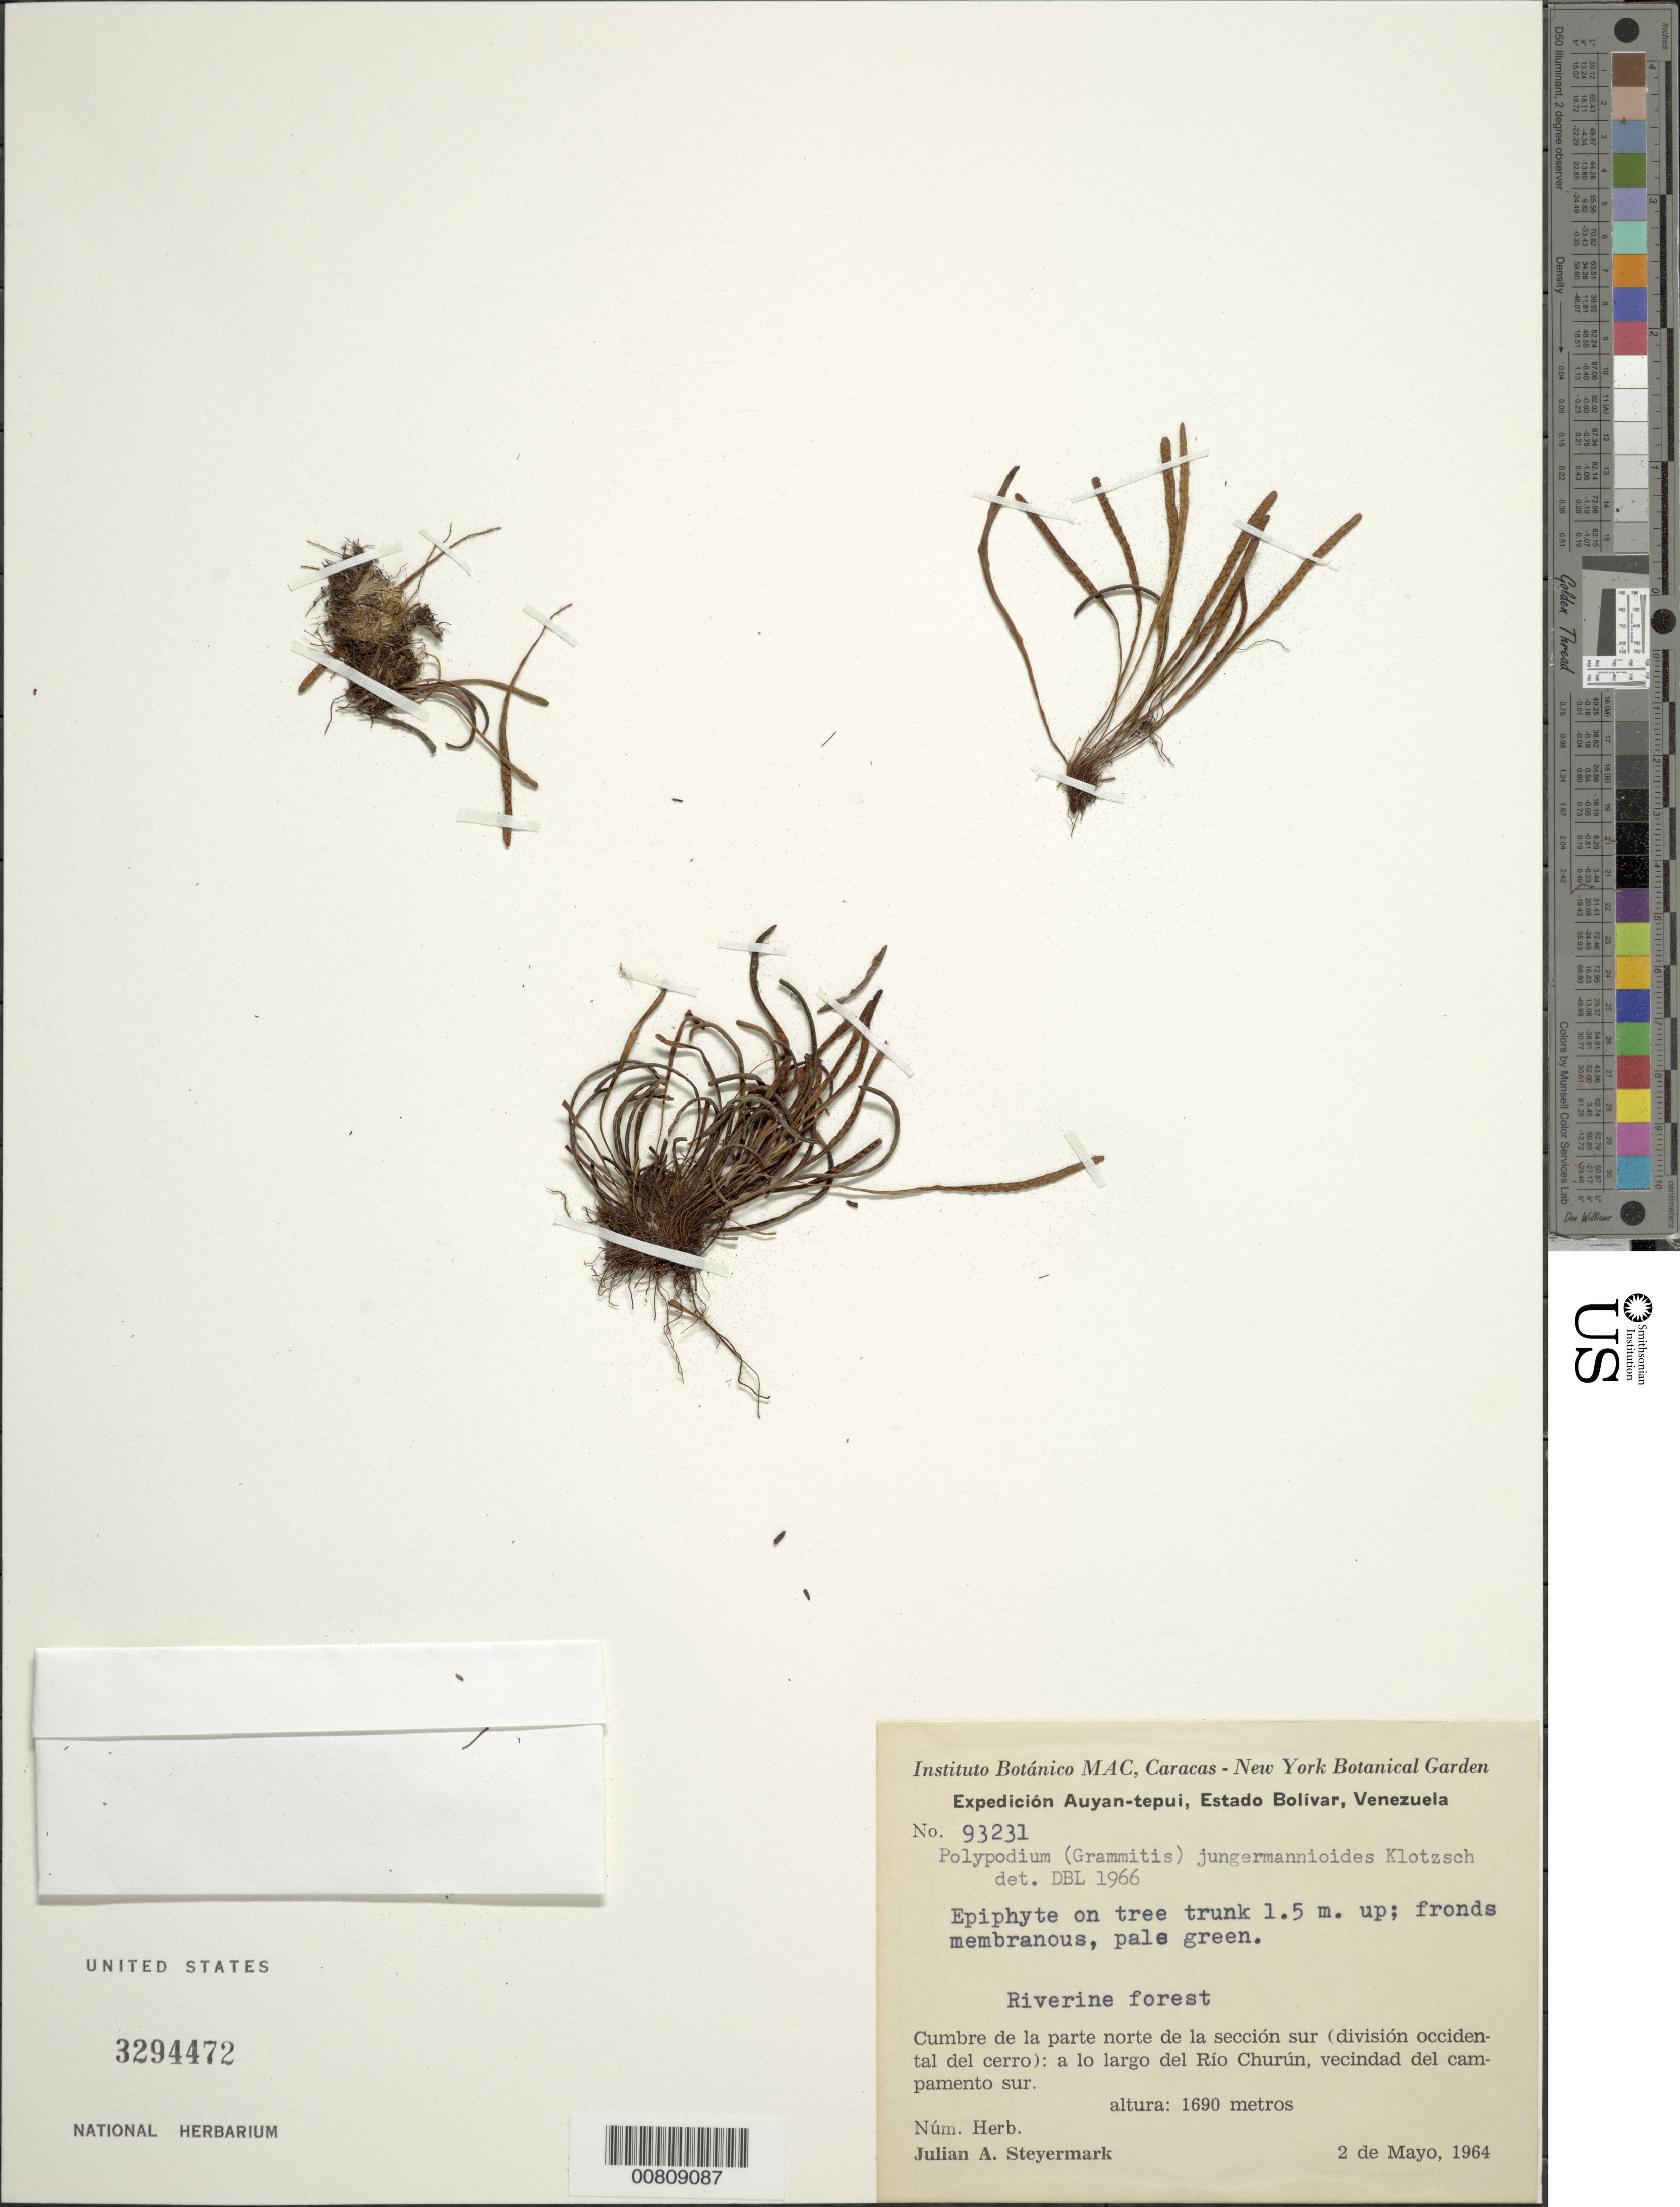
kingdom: Plantae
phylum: Tracheophyta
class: Polypodiopsida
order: Polypodiales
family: Polypodiaceae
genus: Ceradenia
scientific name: Ceradenia jungermannioides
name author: (Klotzsch) L.E. Bishop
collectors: J. Steyermark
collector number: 93231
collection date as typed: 2-May-64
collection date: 1964-05-02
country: Venezuela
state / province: Bolívar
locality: Auyan-tepuí, Río Churún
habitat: Riverine forest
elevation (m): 1690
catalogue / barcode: US 3294472